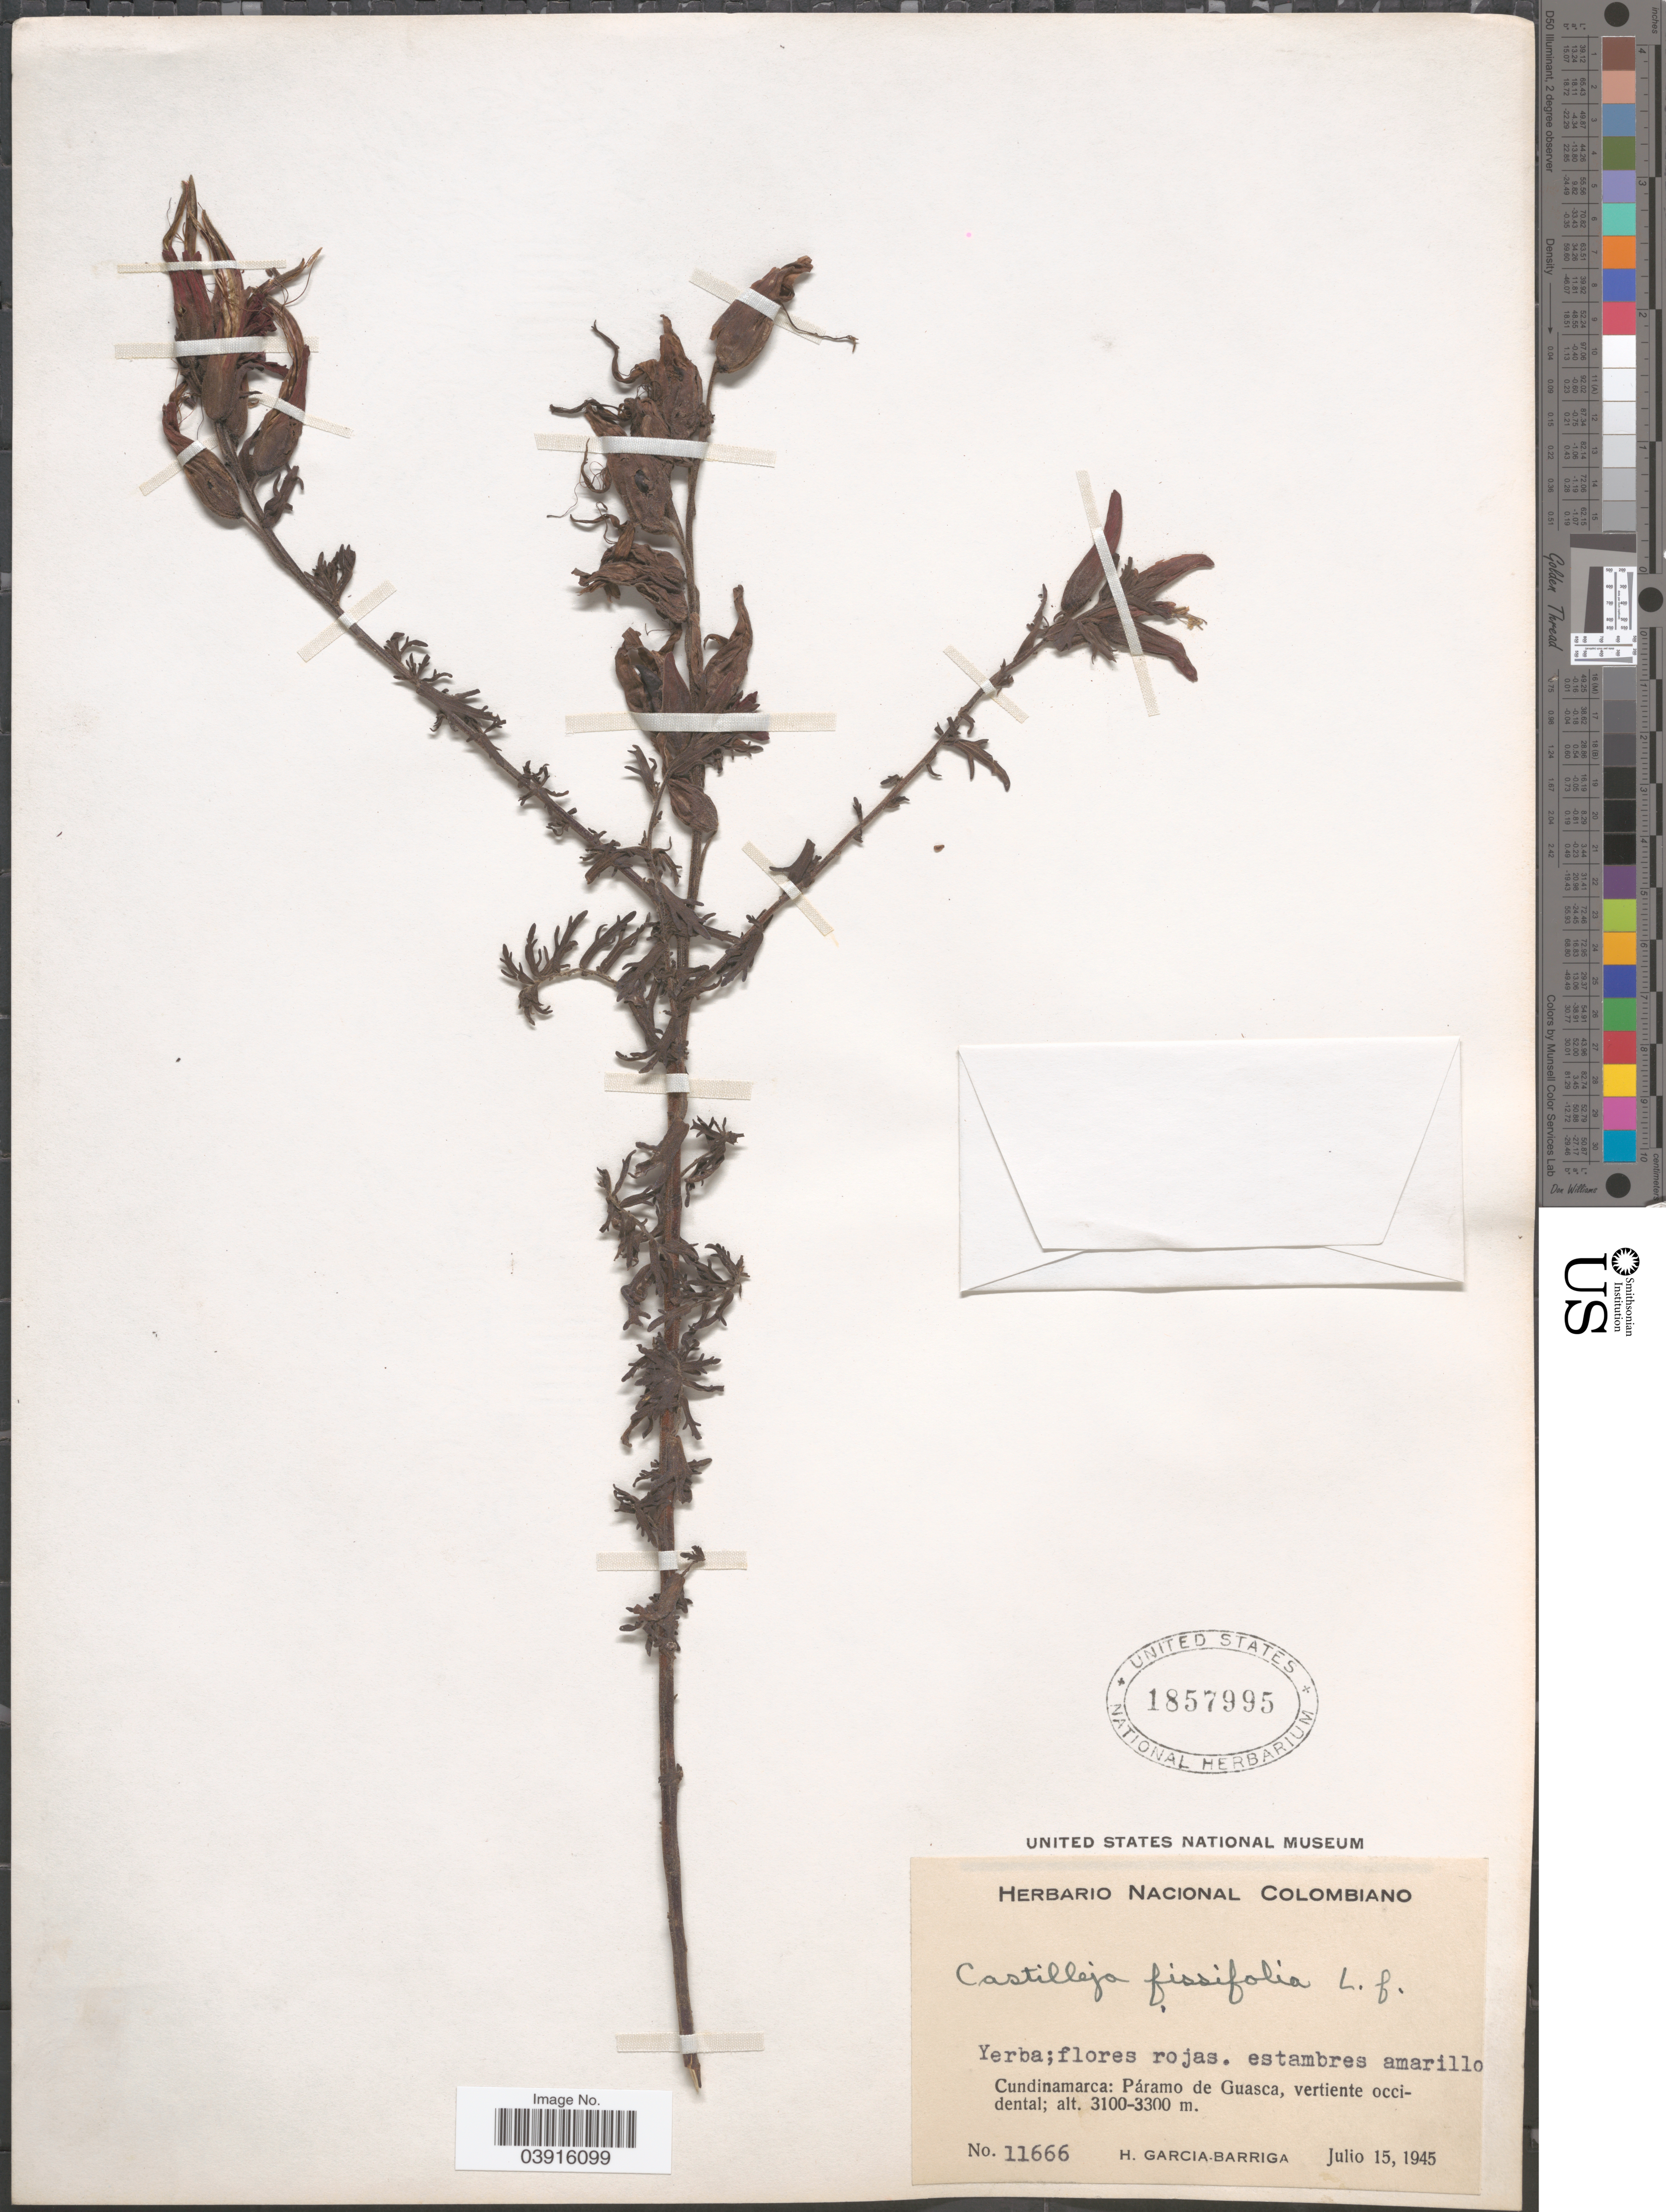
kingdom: Plantae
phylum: Tracheophyta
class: Magnoliopsida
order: Lamiales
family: Orobanchaceae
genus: Castilleja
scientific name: Castilleja fissifolia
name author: L. f.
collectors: H. García Barriga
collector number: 11666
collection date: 1945-07-15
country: Colombia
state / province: Cundinamarca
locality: Páramo de Guasca, vertiente occidental.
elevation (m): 3100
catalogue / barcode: US 1857995